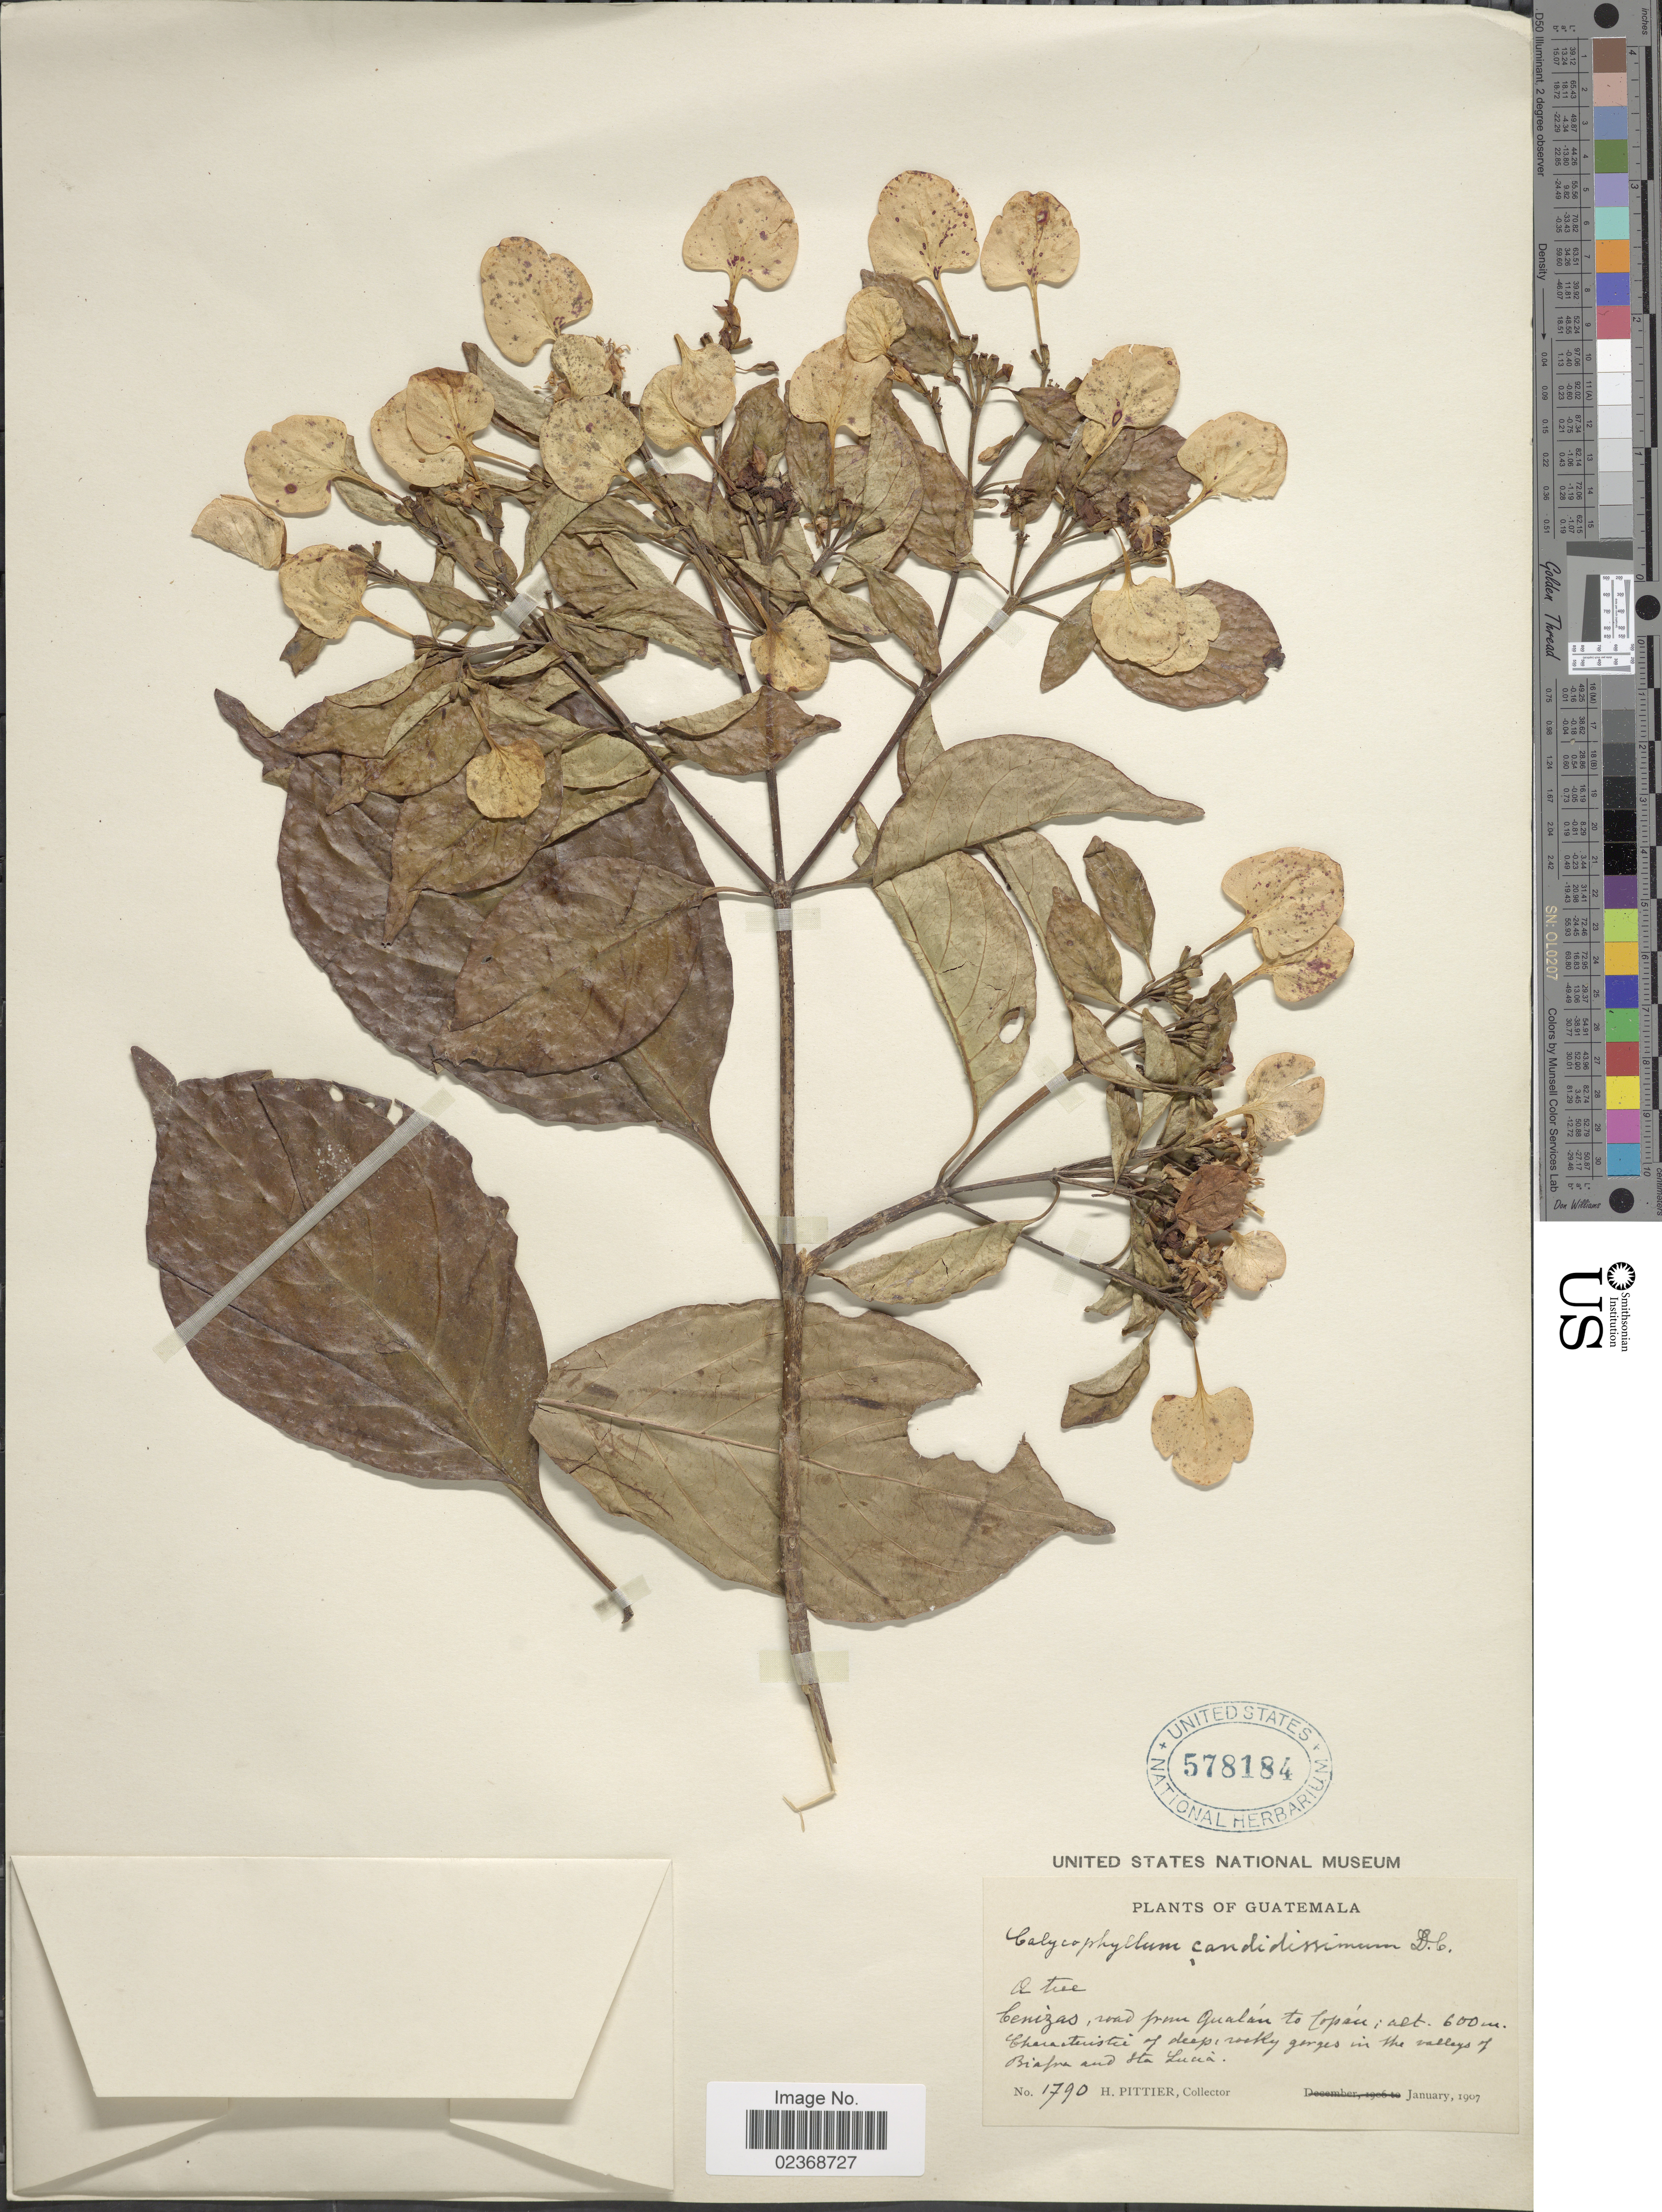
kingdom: Plantae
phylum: Tracheophyta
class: Magnoliopsida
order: Gentianales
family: Rubiaceae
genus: Calycophyllum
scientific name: Calycophyllum candidissimum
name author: (Vahl) DC.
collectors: H. F. Pittier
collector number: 1790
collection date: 1907-01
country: Guatemala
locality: Cenizas, road from Gualan to Copan, characteristici of deep, rocky gorges in the valleys of Biafra and Sta. Lucia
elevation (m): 600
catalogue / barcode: US 578184